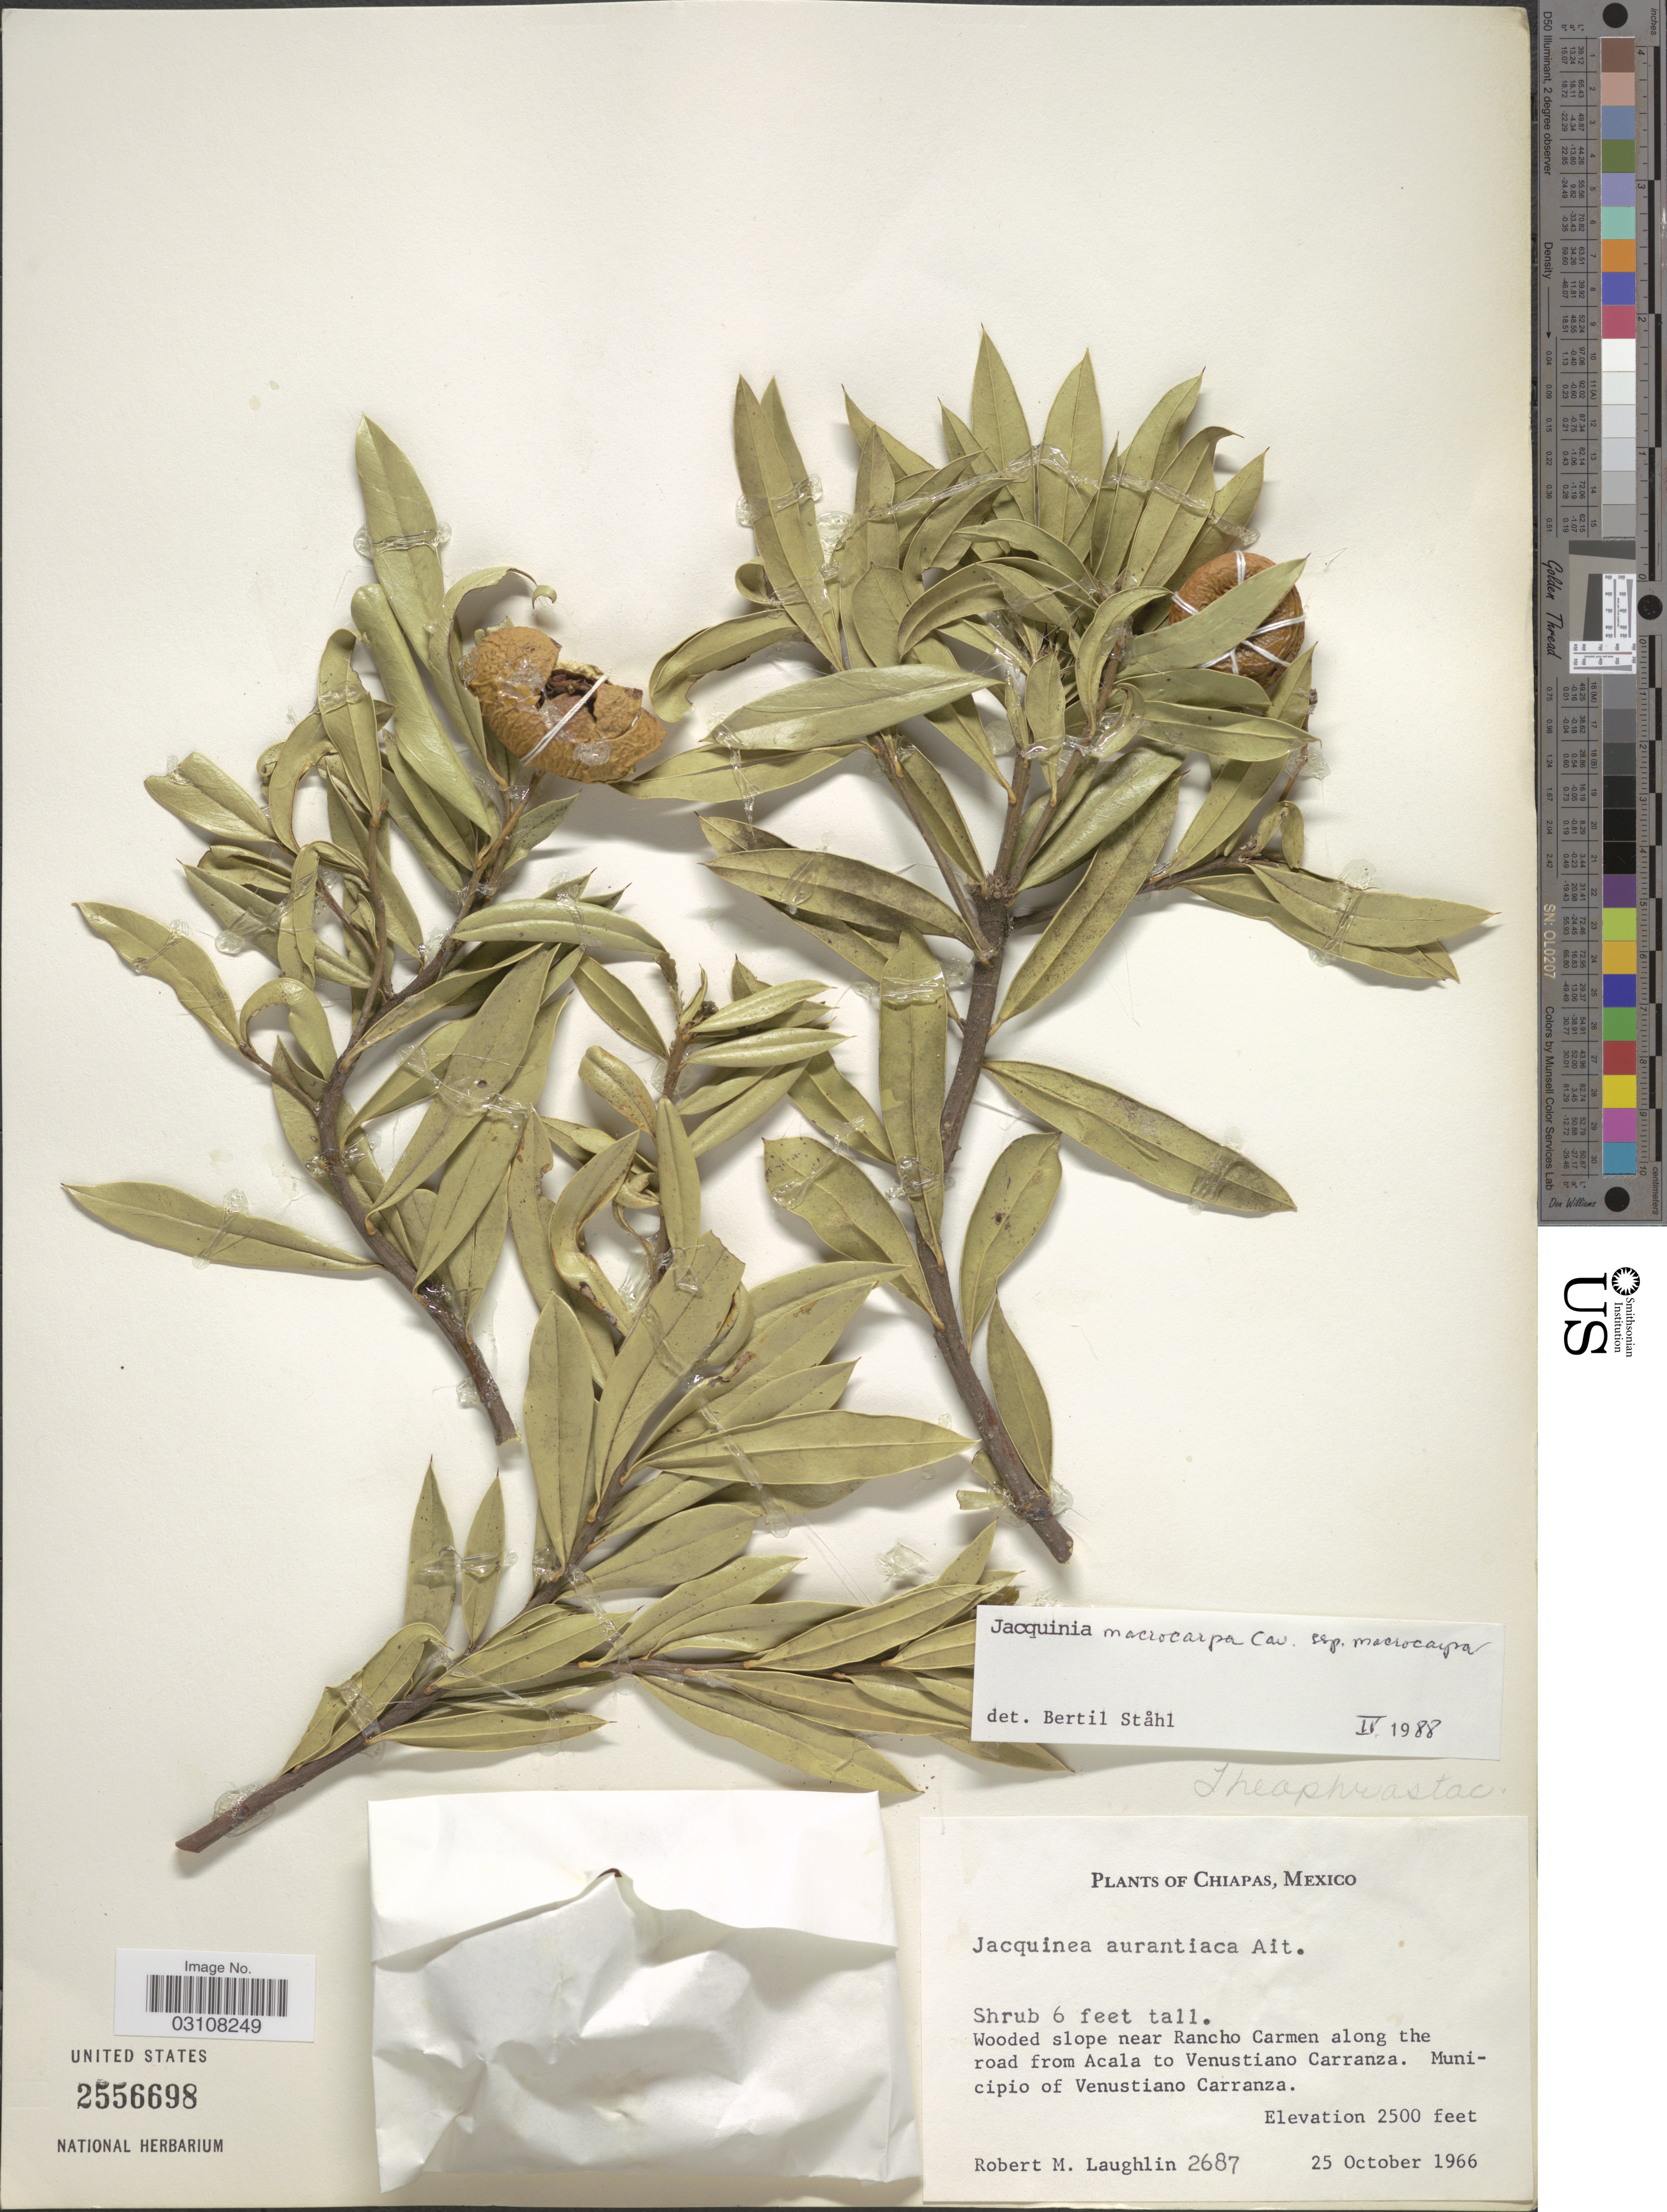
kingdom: Plantae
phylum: Tracheophyta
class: Magnoliopsida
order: Ericales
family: Primulaceae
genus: Jacquinia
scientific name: Jacquinia macrocarpa subsp. macrocarpa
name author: Cav.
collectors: R. M. Laughlin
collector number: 2687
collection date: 1966-10-25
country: Mexico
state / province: Chiapas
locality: Wooded slope near Rancho Carmen along the road from Acala to Venustiano Carranza. Municipio of Venustiano Carranza.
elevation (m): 762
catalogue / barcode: US 2556698